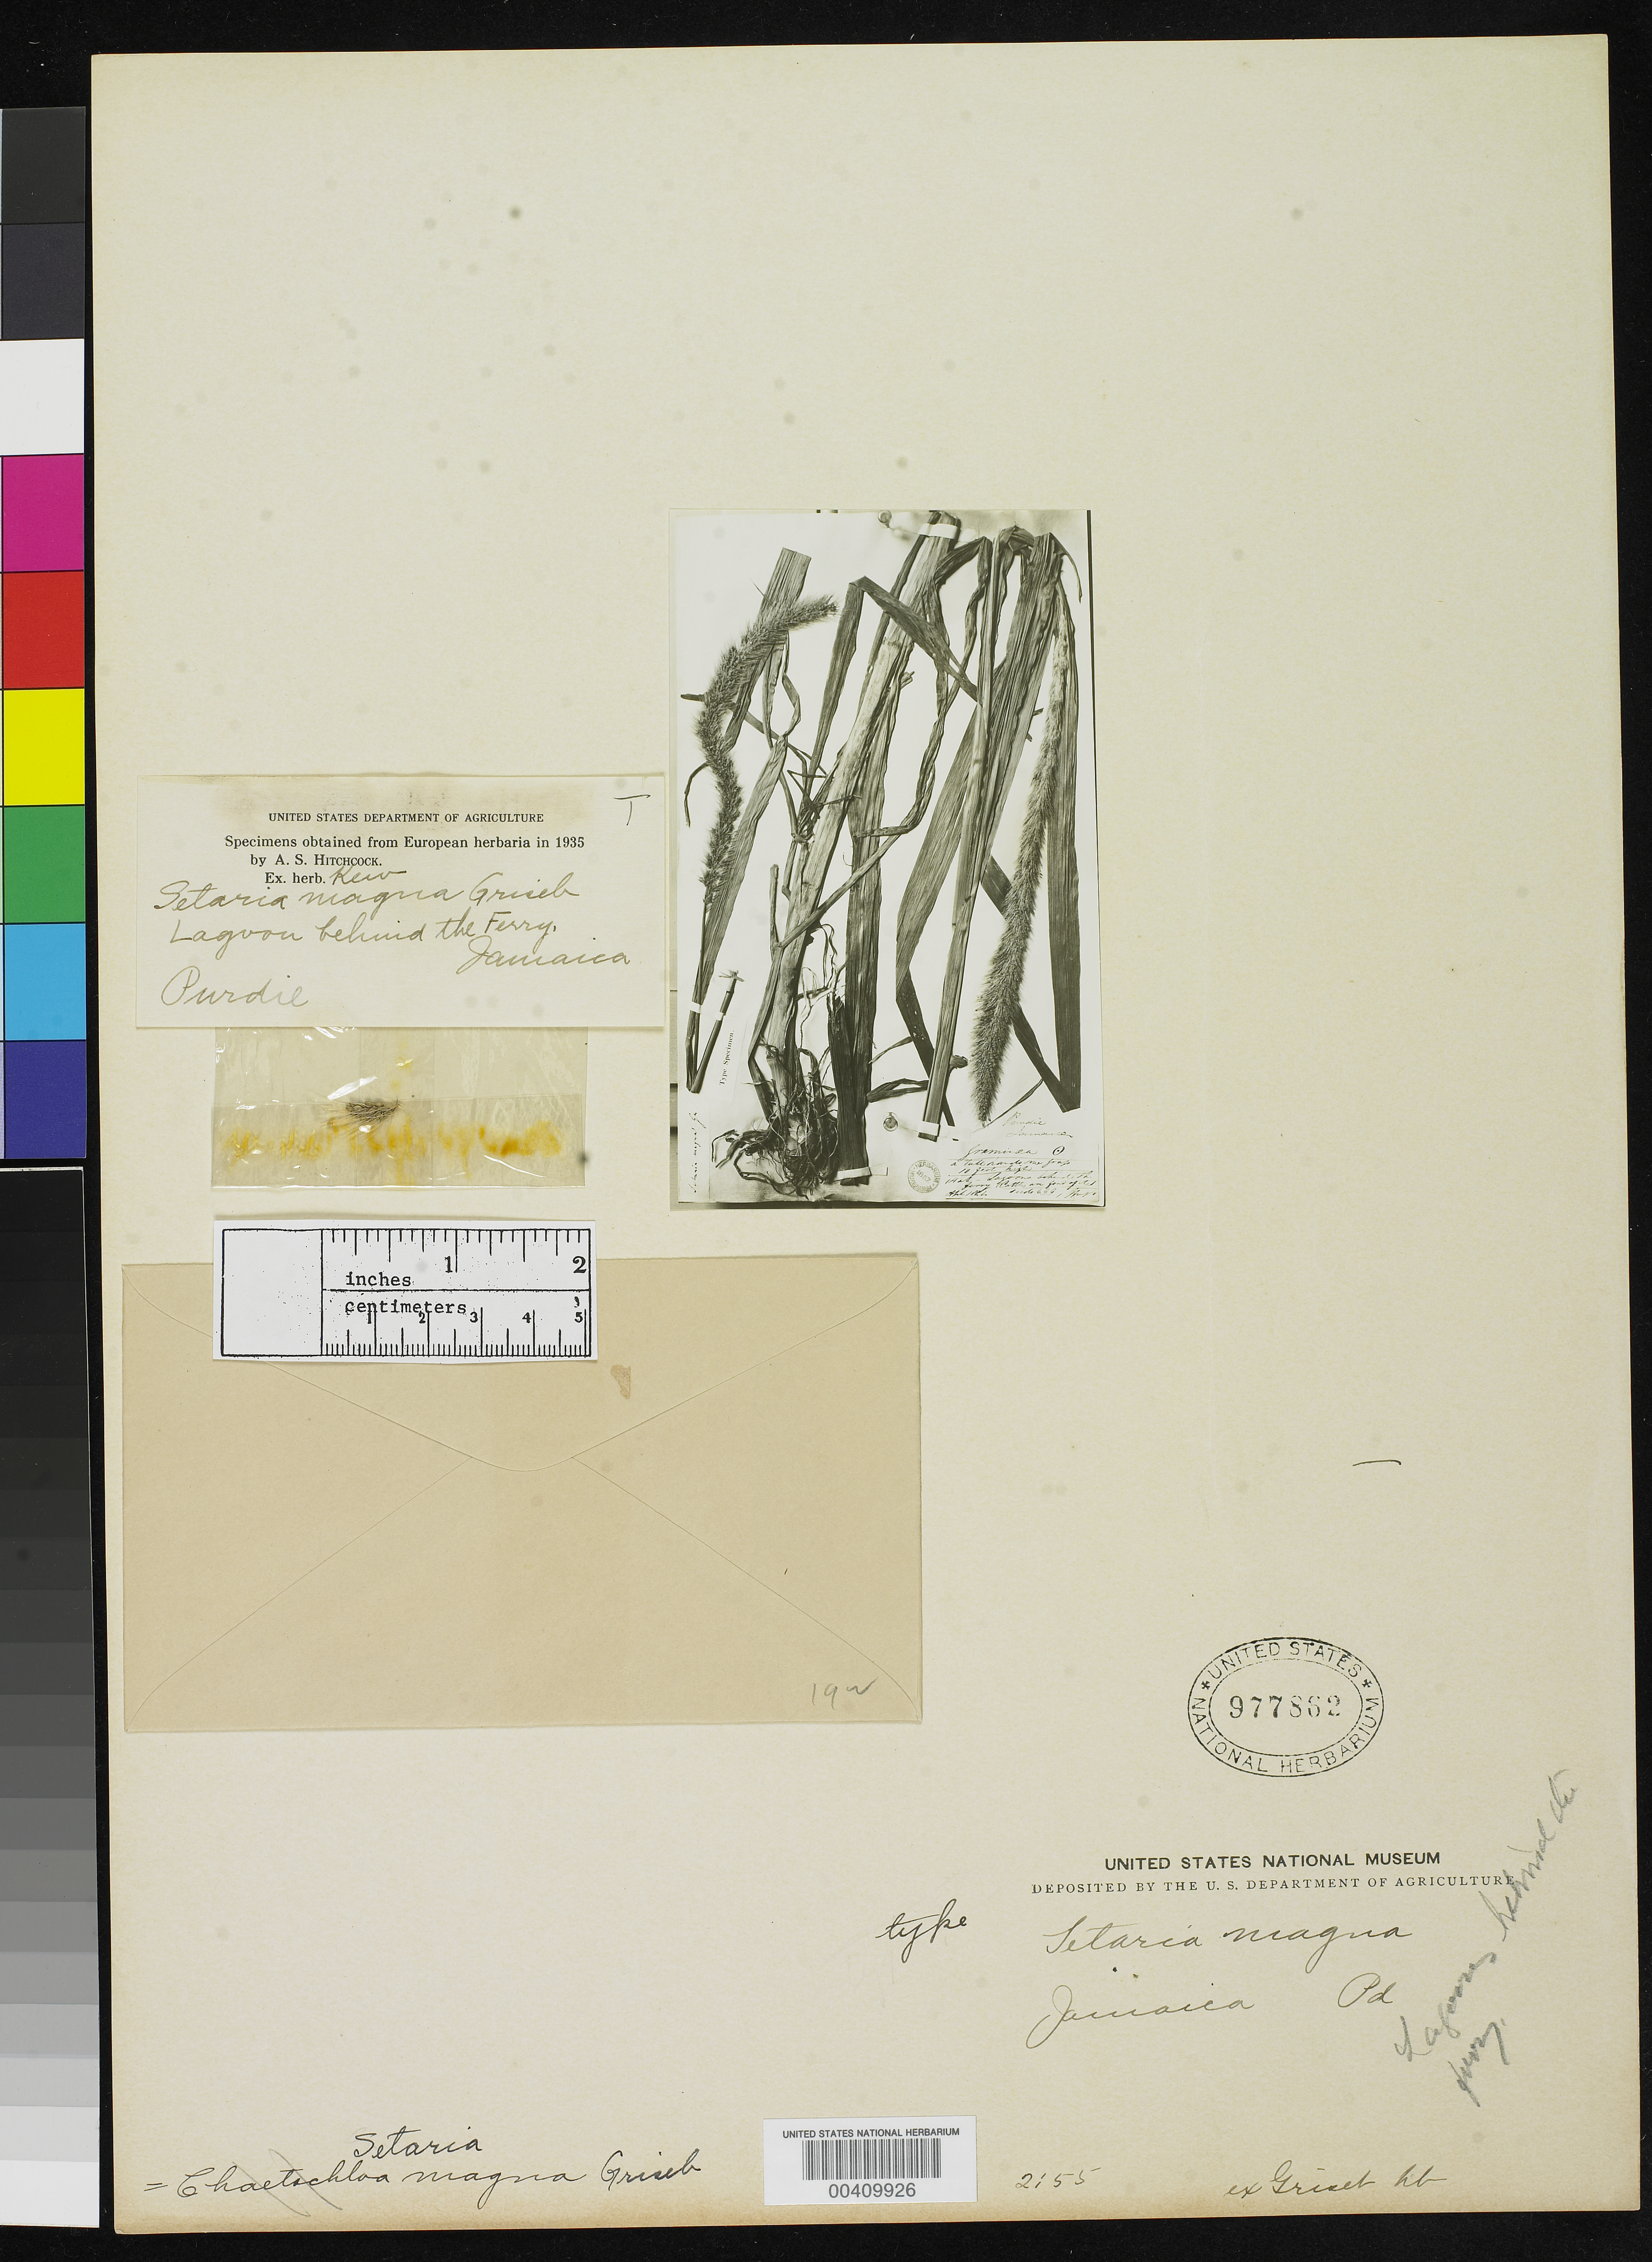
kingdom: Plantae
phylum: Tracheophyta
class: Liliopsida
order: Poales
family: Poaceae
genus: Setaria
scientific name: Setaria magna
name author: Griseb.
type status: Type Fragment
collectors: W. Purdie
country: Jamaica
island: Greater Antilles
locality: Along lagoons behind the Ferry.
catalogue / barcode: US 977862